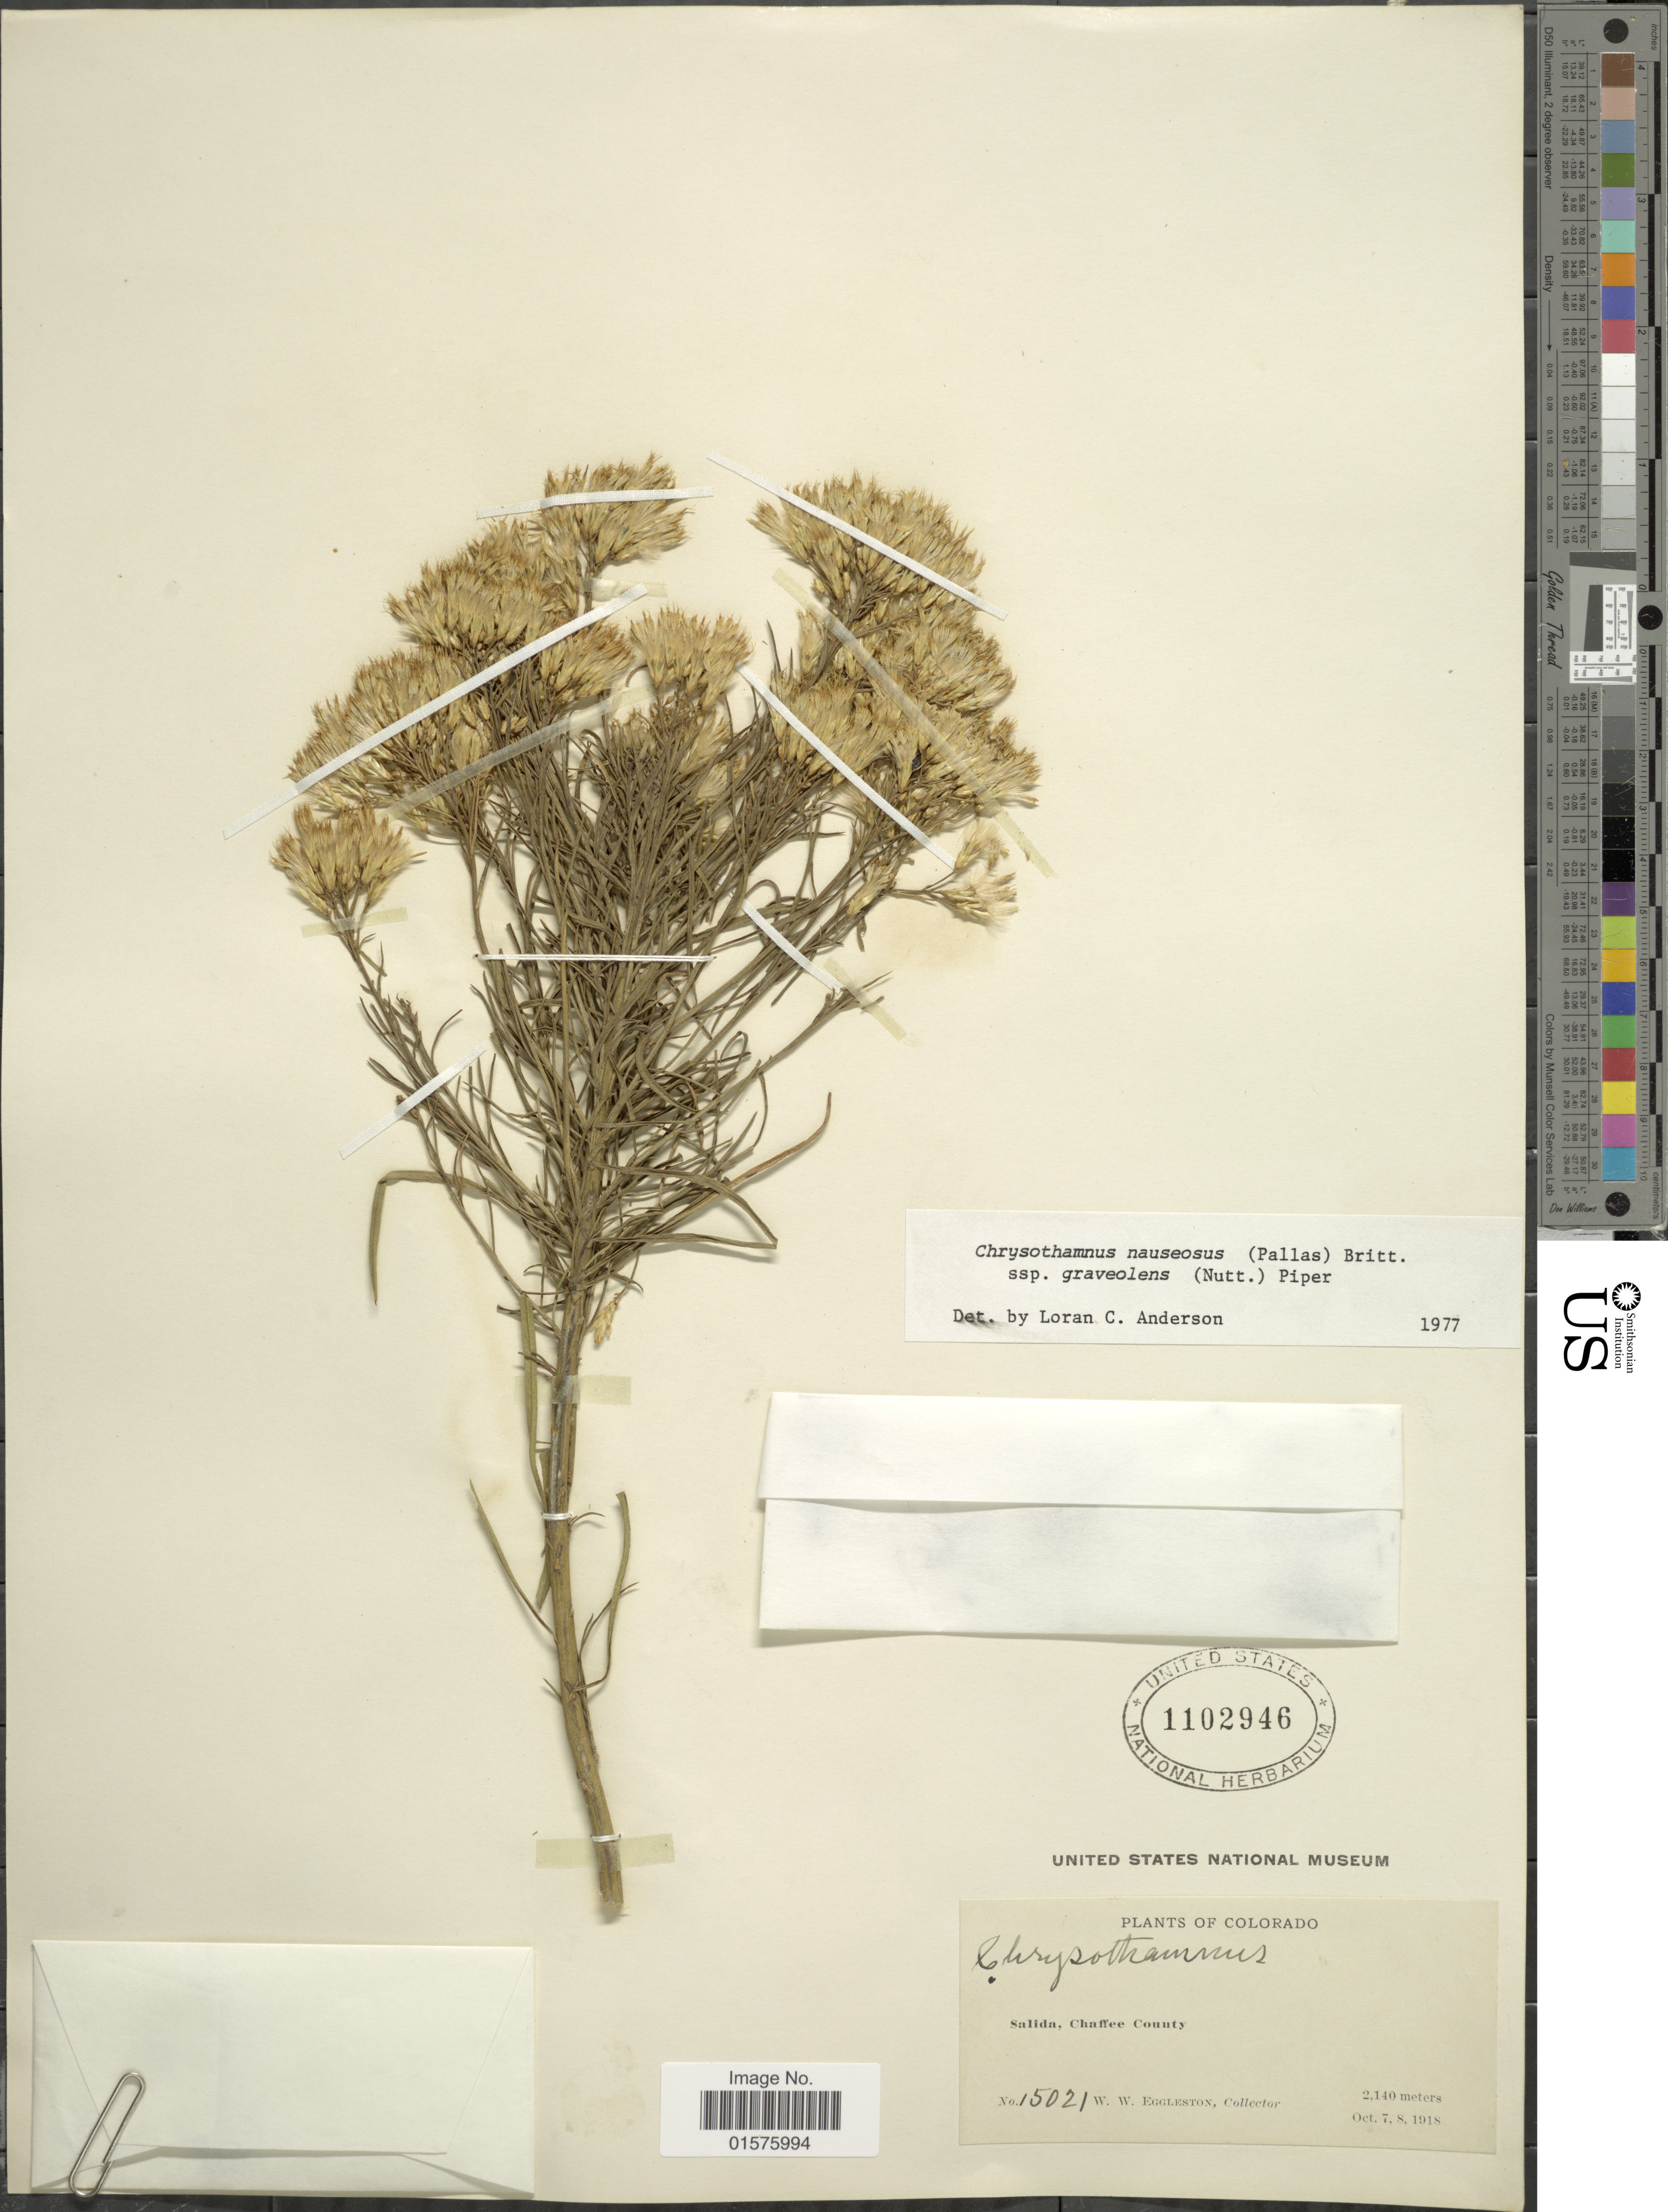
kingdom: Plantae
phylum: Tracheophyta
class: Magnoliopsida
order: Asterales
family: Asteraceae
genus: Ericameria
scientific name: Ericameria nauseosa var. graveolens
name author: (Nutt.) Reveal & Schuyler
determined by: Urbatsch, Lowell E., Curator (LSU), Louisiana State University (UNITED STATES)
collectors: W. W. Eggleston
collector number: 15021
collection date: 1918-10-07/1918-10-08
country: United States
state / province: Colorado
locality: Salida, Chaffe County.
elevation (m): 2140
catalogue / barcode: US 1102946